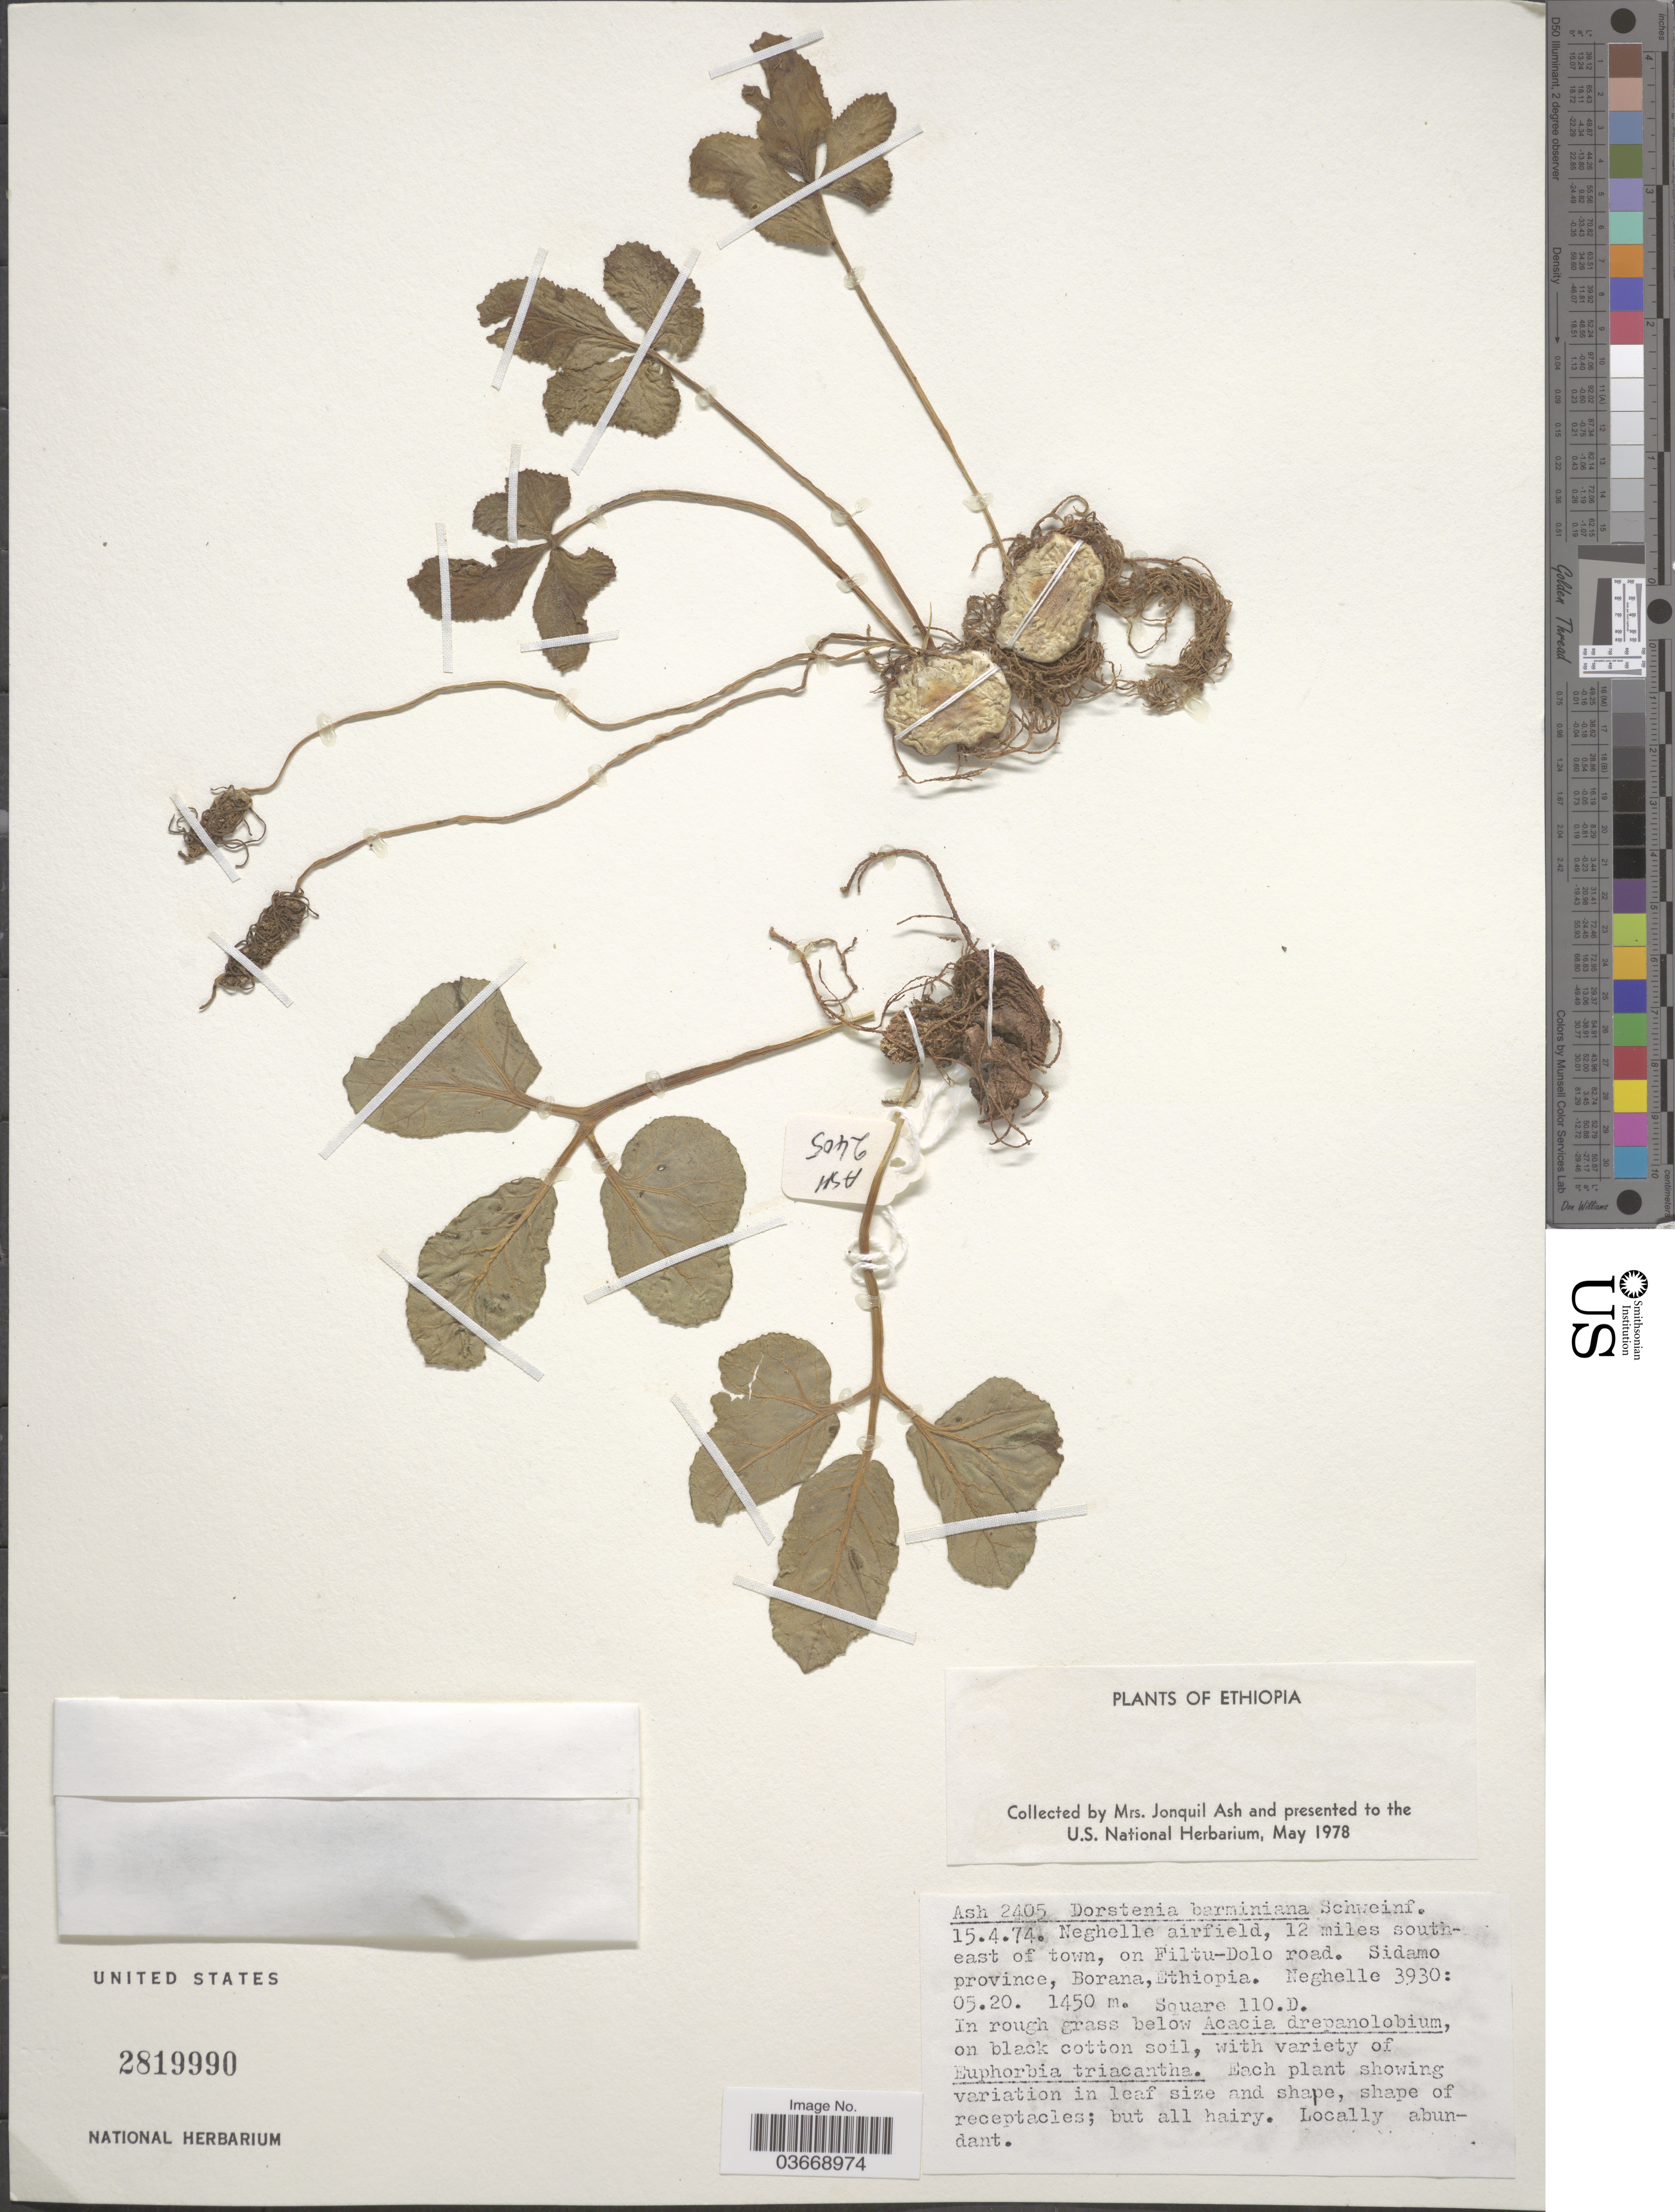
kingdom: Plantae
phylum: Tracheophyta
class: Magnoliopsida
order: Rosales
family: Moraceae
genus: Dorstenia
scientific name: Dorstenia barnimiana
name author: Schweinf.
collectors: J. Ash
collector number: Ash2405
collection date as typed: Transcribed d/m/y: 15/4/74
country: Ethiopia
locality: Neghelle airfield, 12 miles southeast of town, on Filtu-Dolo road. Sidamo province, Borana. Neghelle 3930:05.20 Square 110.D.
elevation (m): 1450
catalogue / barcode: US 281990